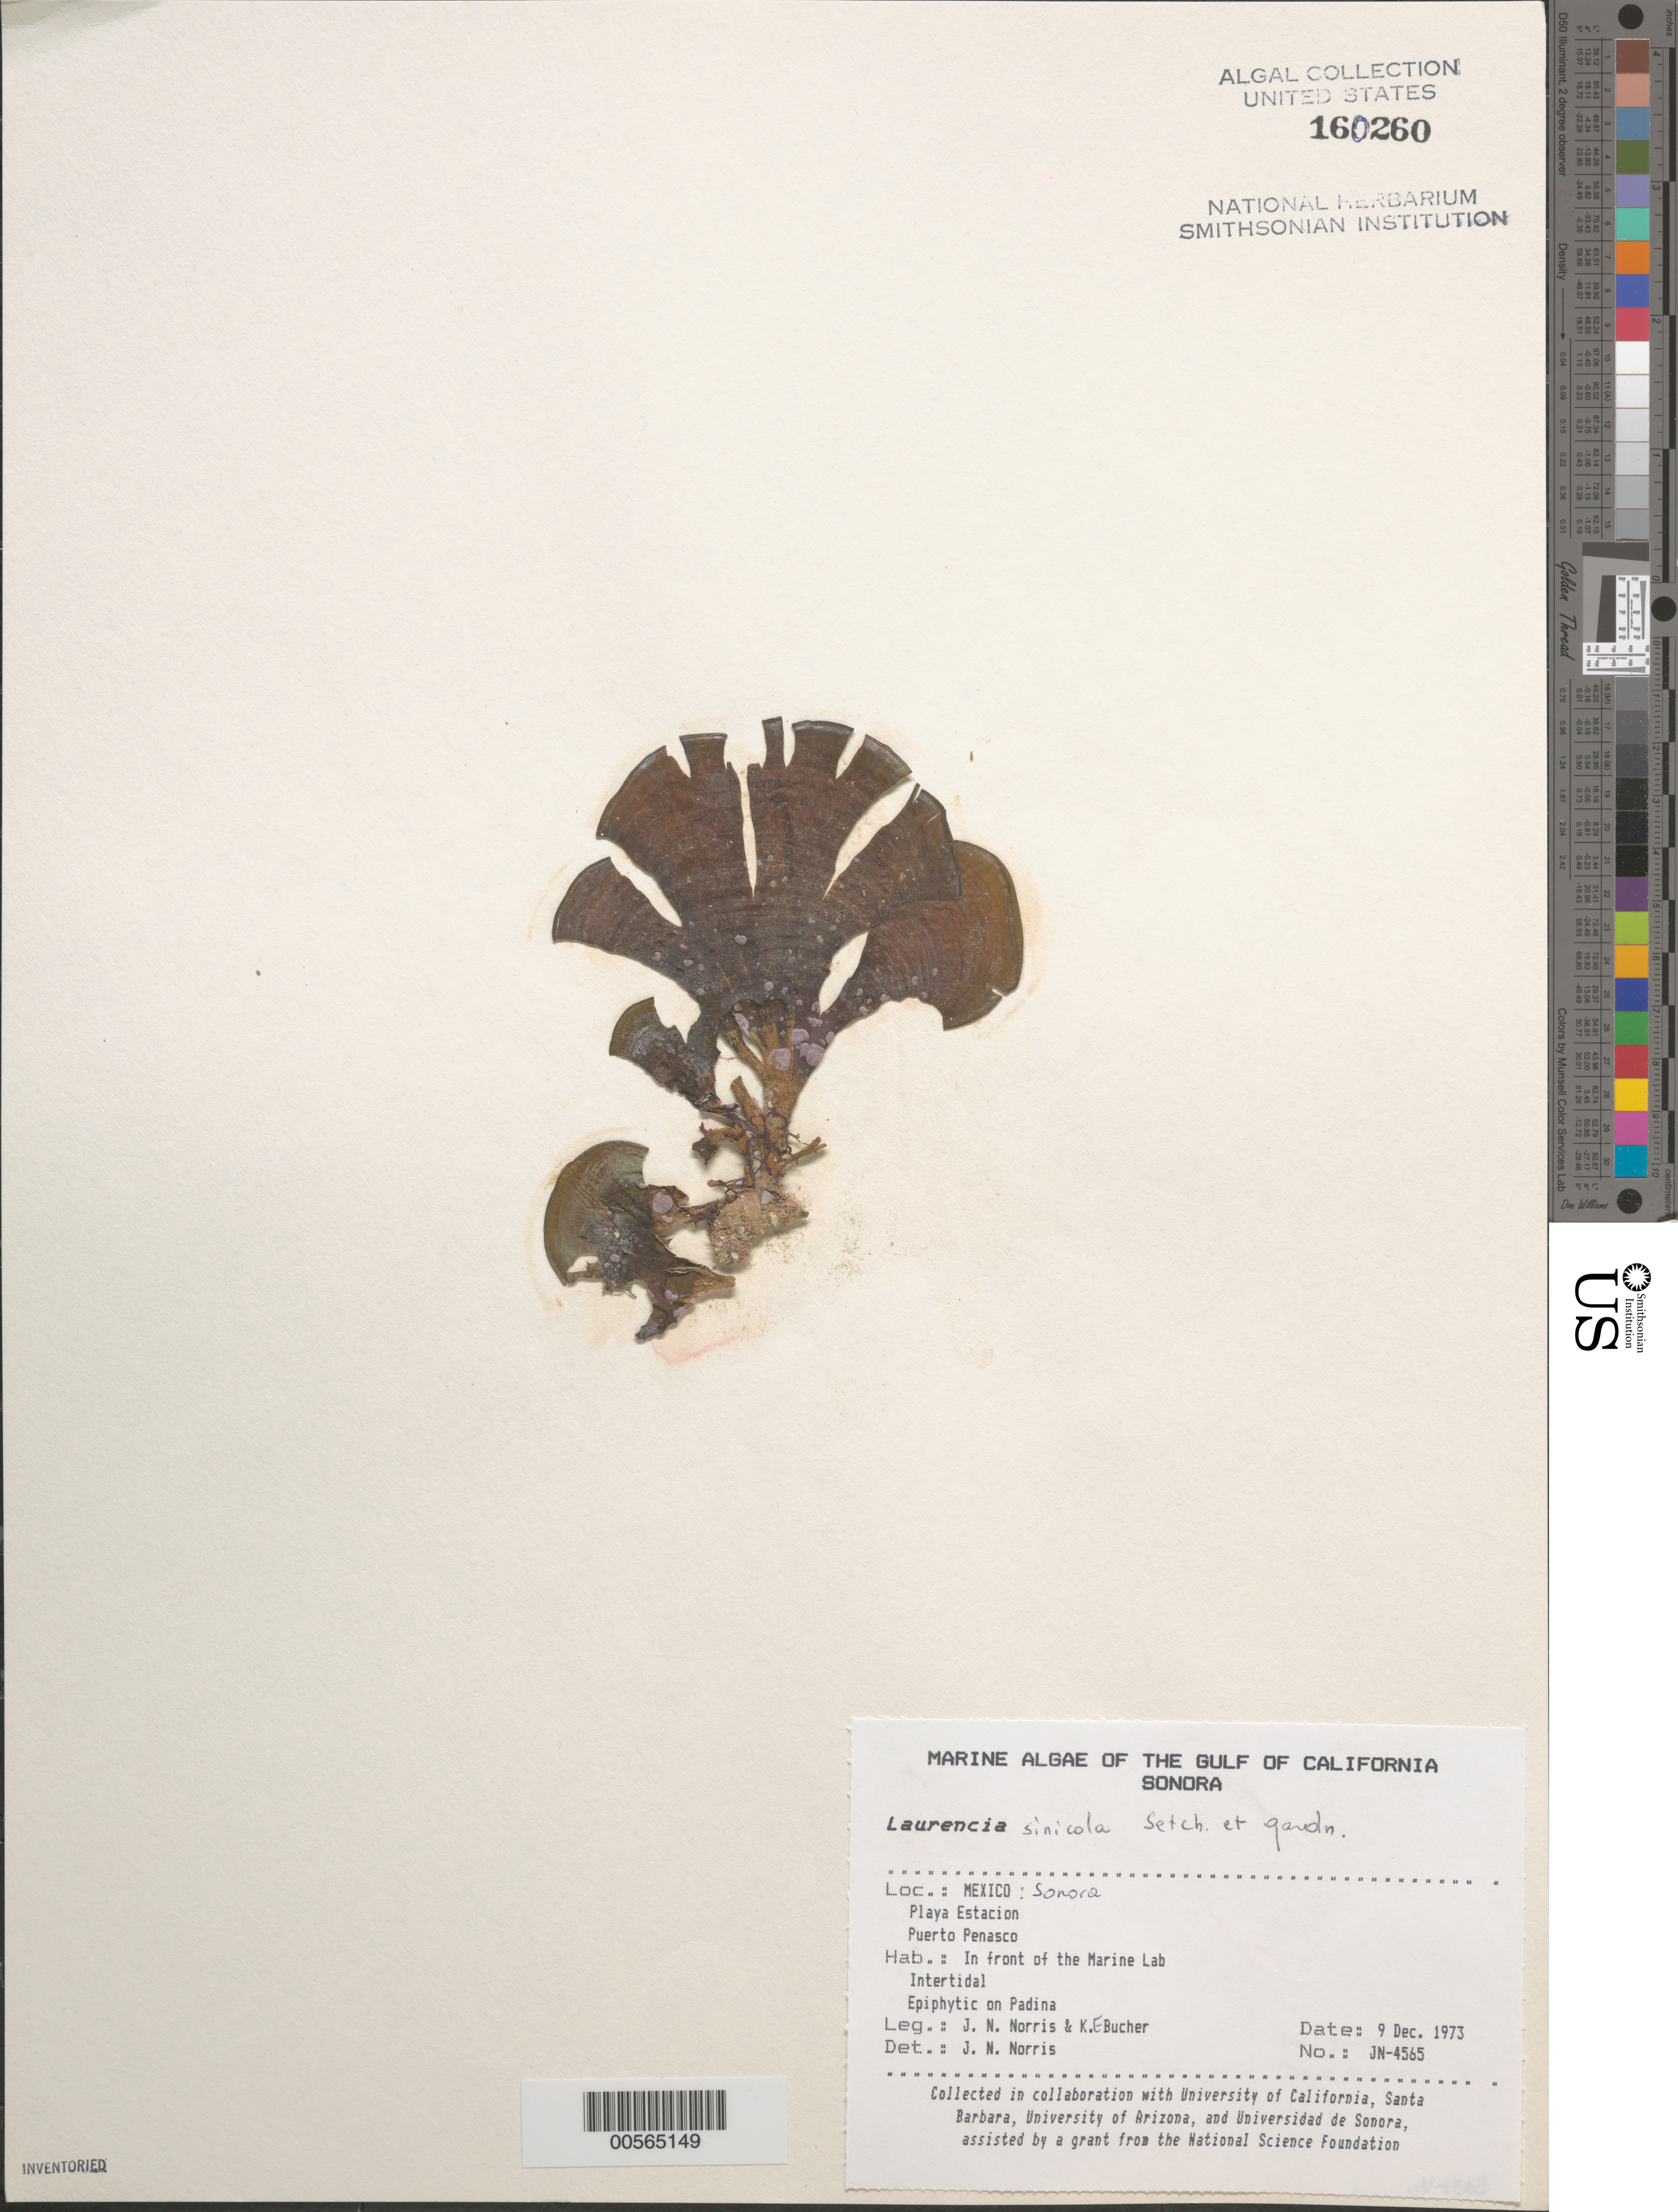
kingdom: Plantae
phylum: Rhodophyta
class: Florideophyceae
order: Ceramiales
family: Rhodomelaceae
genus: Osmundea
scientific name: Osmundea sinicola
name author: (Setchell & N.L. Gardner) K.W. Nam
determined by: Algae name updating Project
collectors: J. N. Norris & K. E. Bucher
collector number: JN-4565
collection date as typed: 09 Dec 1973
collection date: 1973-12-09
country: Mexico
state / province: Sonora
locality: Playa Estacion, Puerto Penasco, marine station shore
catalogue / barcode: US 160260